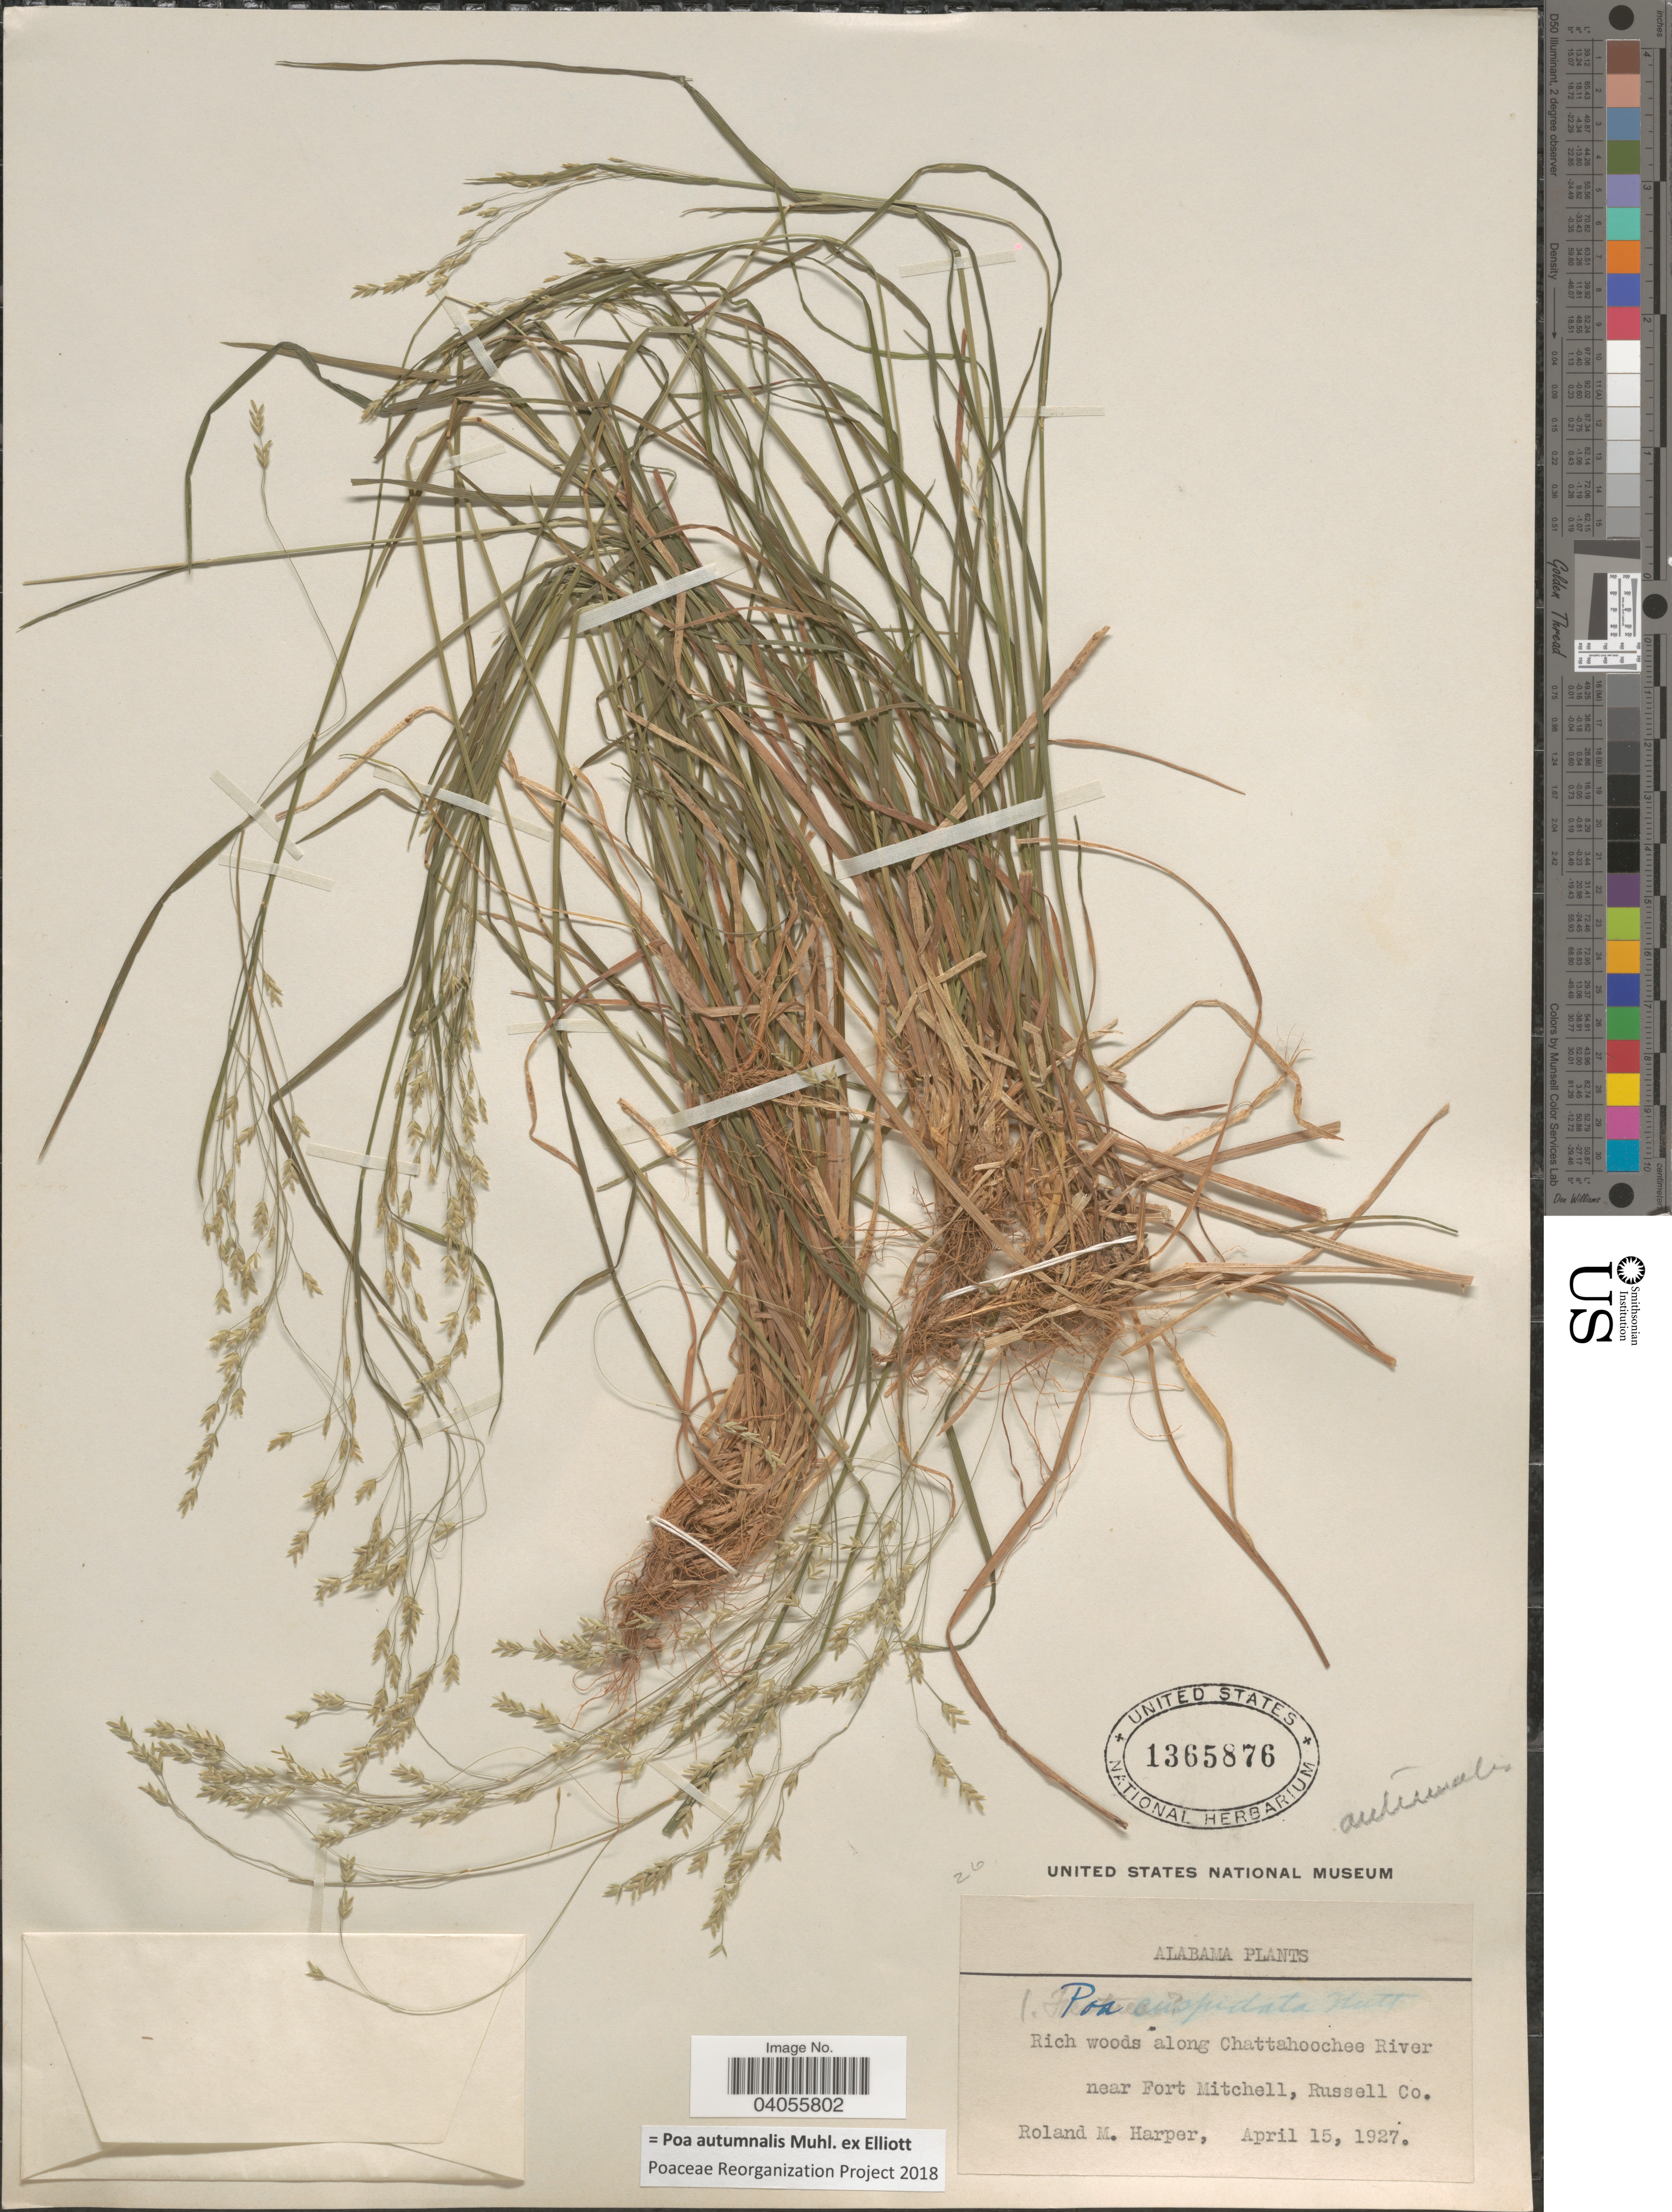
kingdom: Plantae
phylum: Tracheophyta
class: Liliopsida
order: Poales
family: Poaceae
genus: Poa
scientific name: Poa autumnalis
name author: Muhl. ex Elliott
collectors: R. M. Harper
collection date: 1927-04-15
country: United States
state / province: Alabama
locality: Rich woods along Chattahooche River near Fort Mitchell, Russell Co.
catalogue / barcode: US 1365876